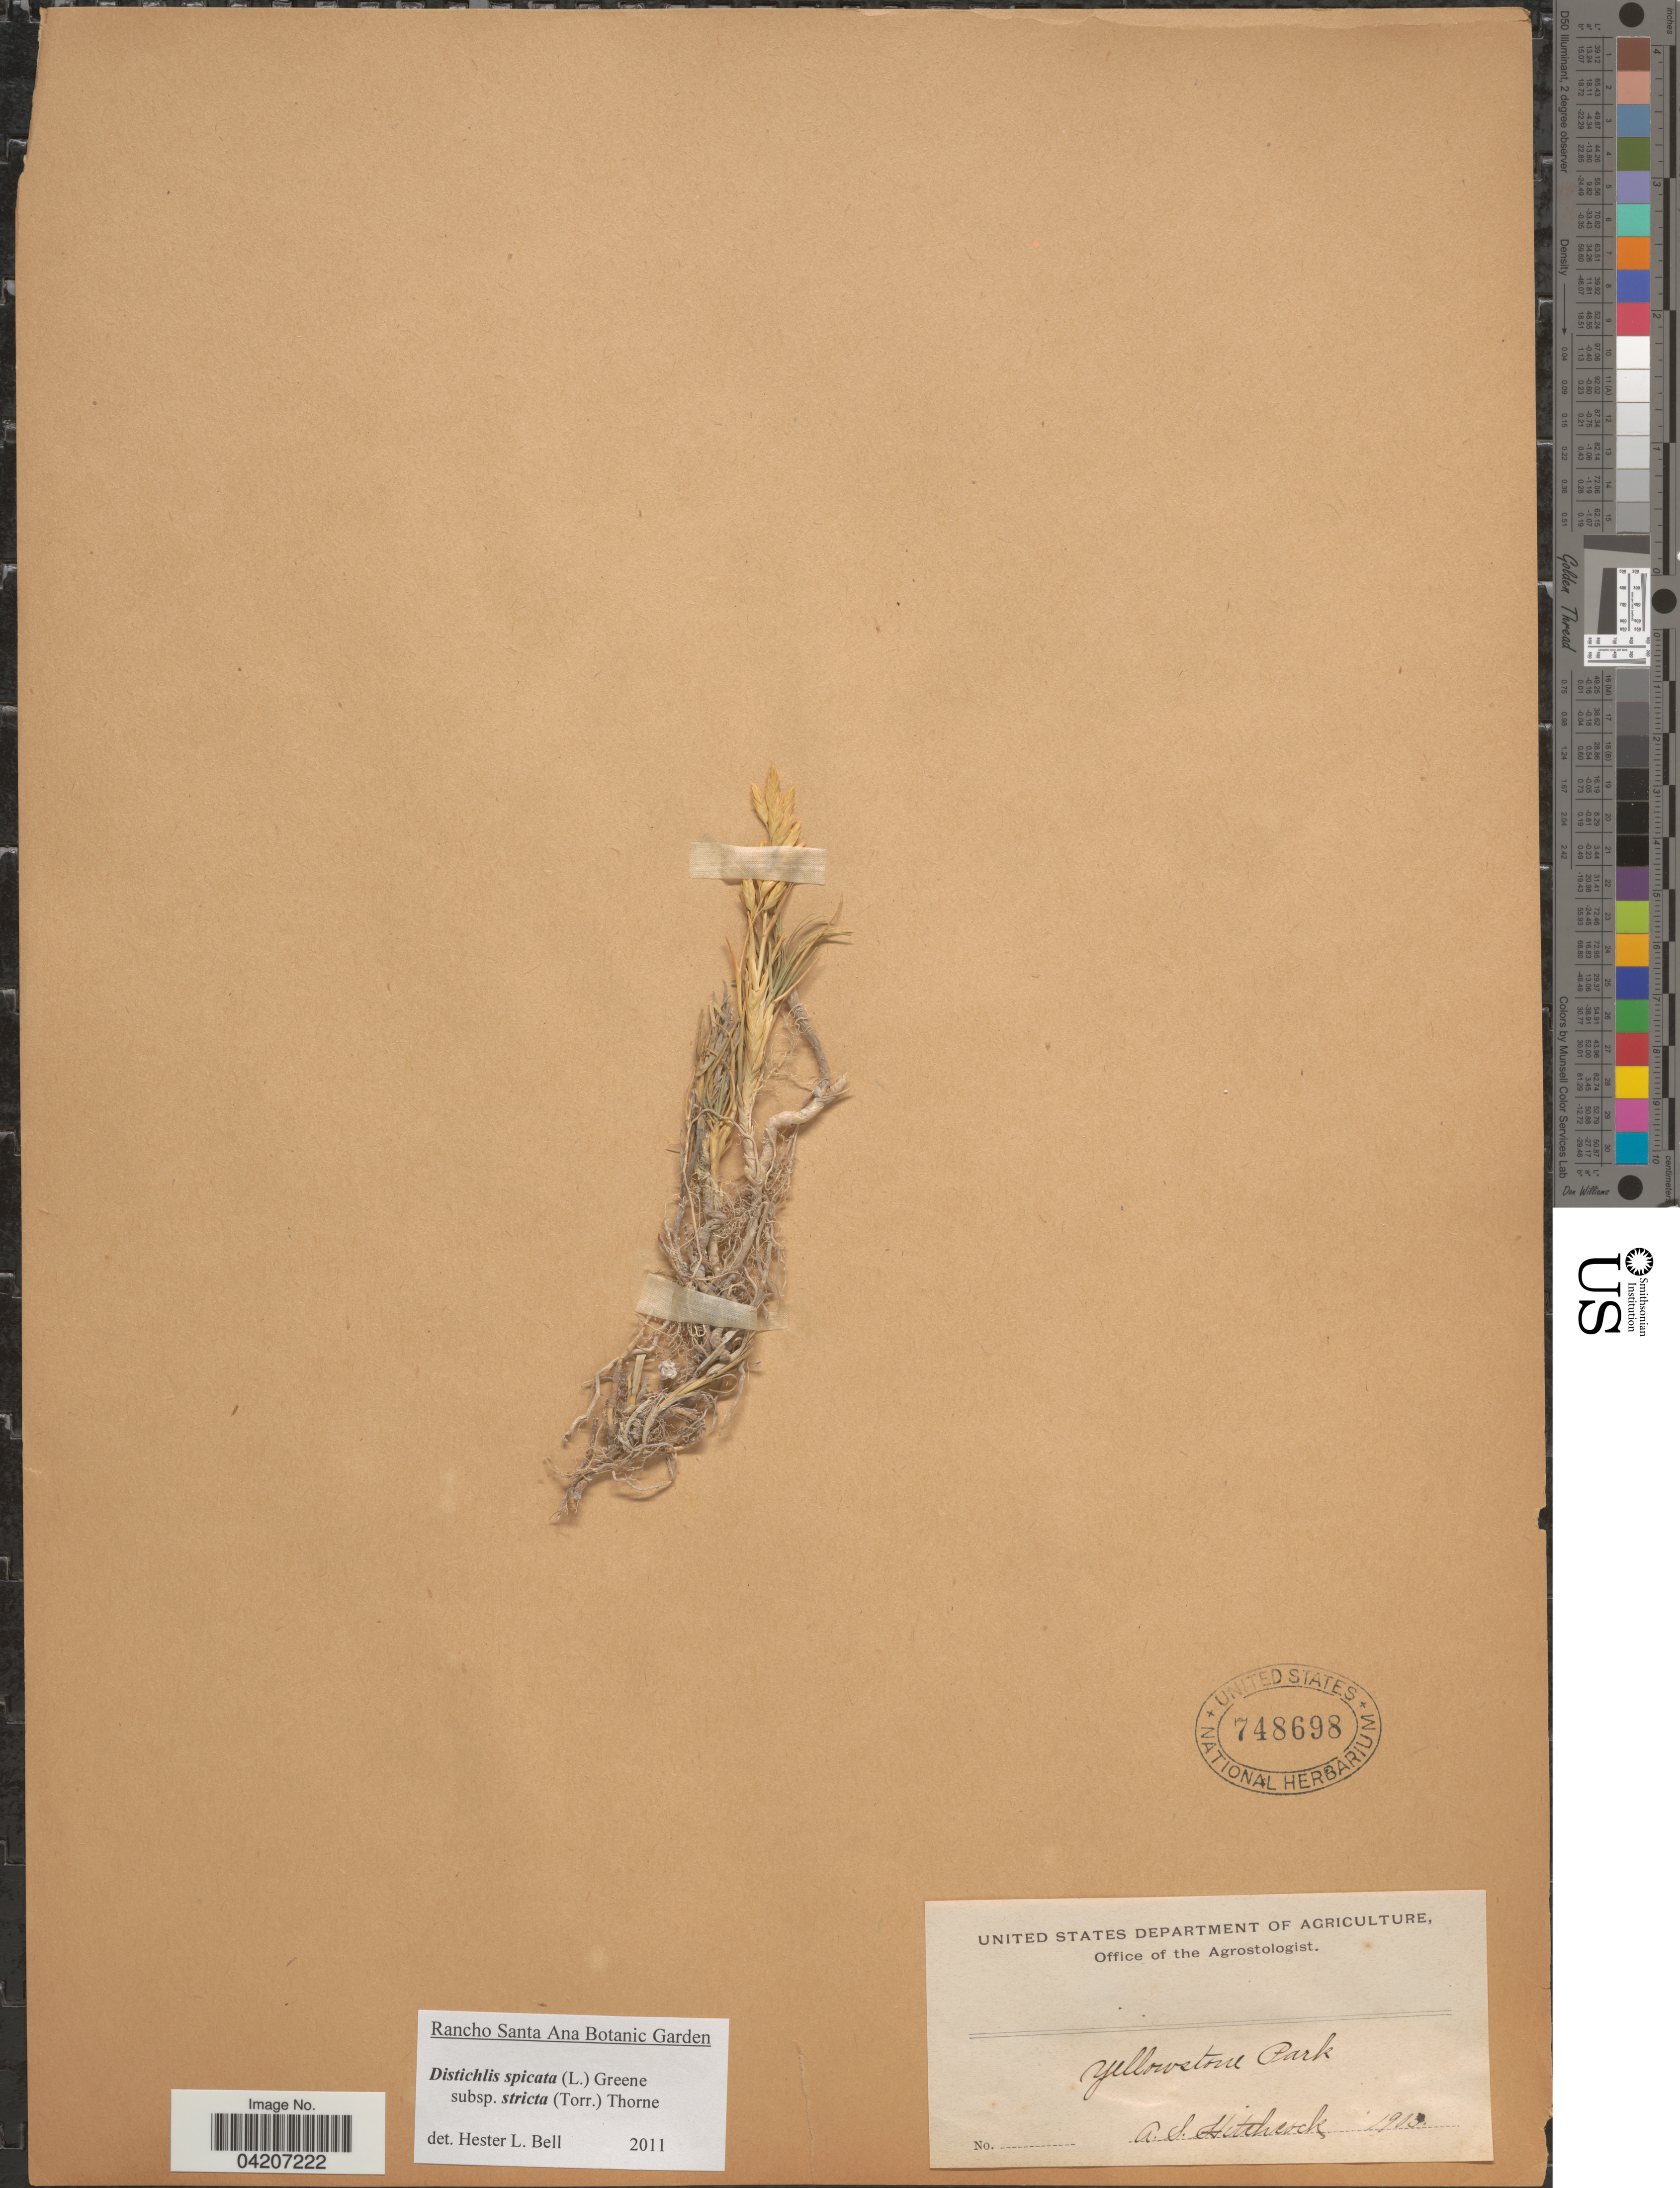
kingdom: Plantae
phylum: Tracheophyta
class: Liliopsida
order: Poales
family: Poaceae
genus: Distichlis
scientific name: Distichlis spicata subsp. stricta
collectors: A. S. Hitchcock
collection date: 1903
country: United States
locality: Yellowstone Park.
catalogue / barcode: US 748698